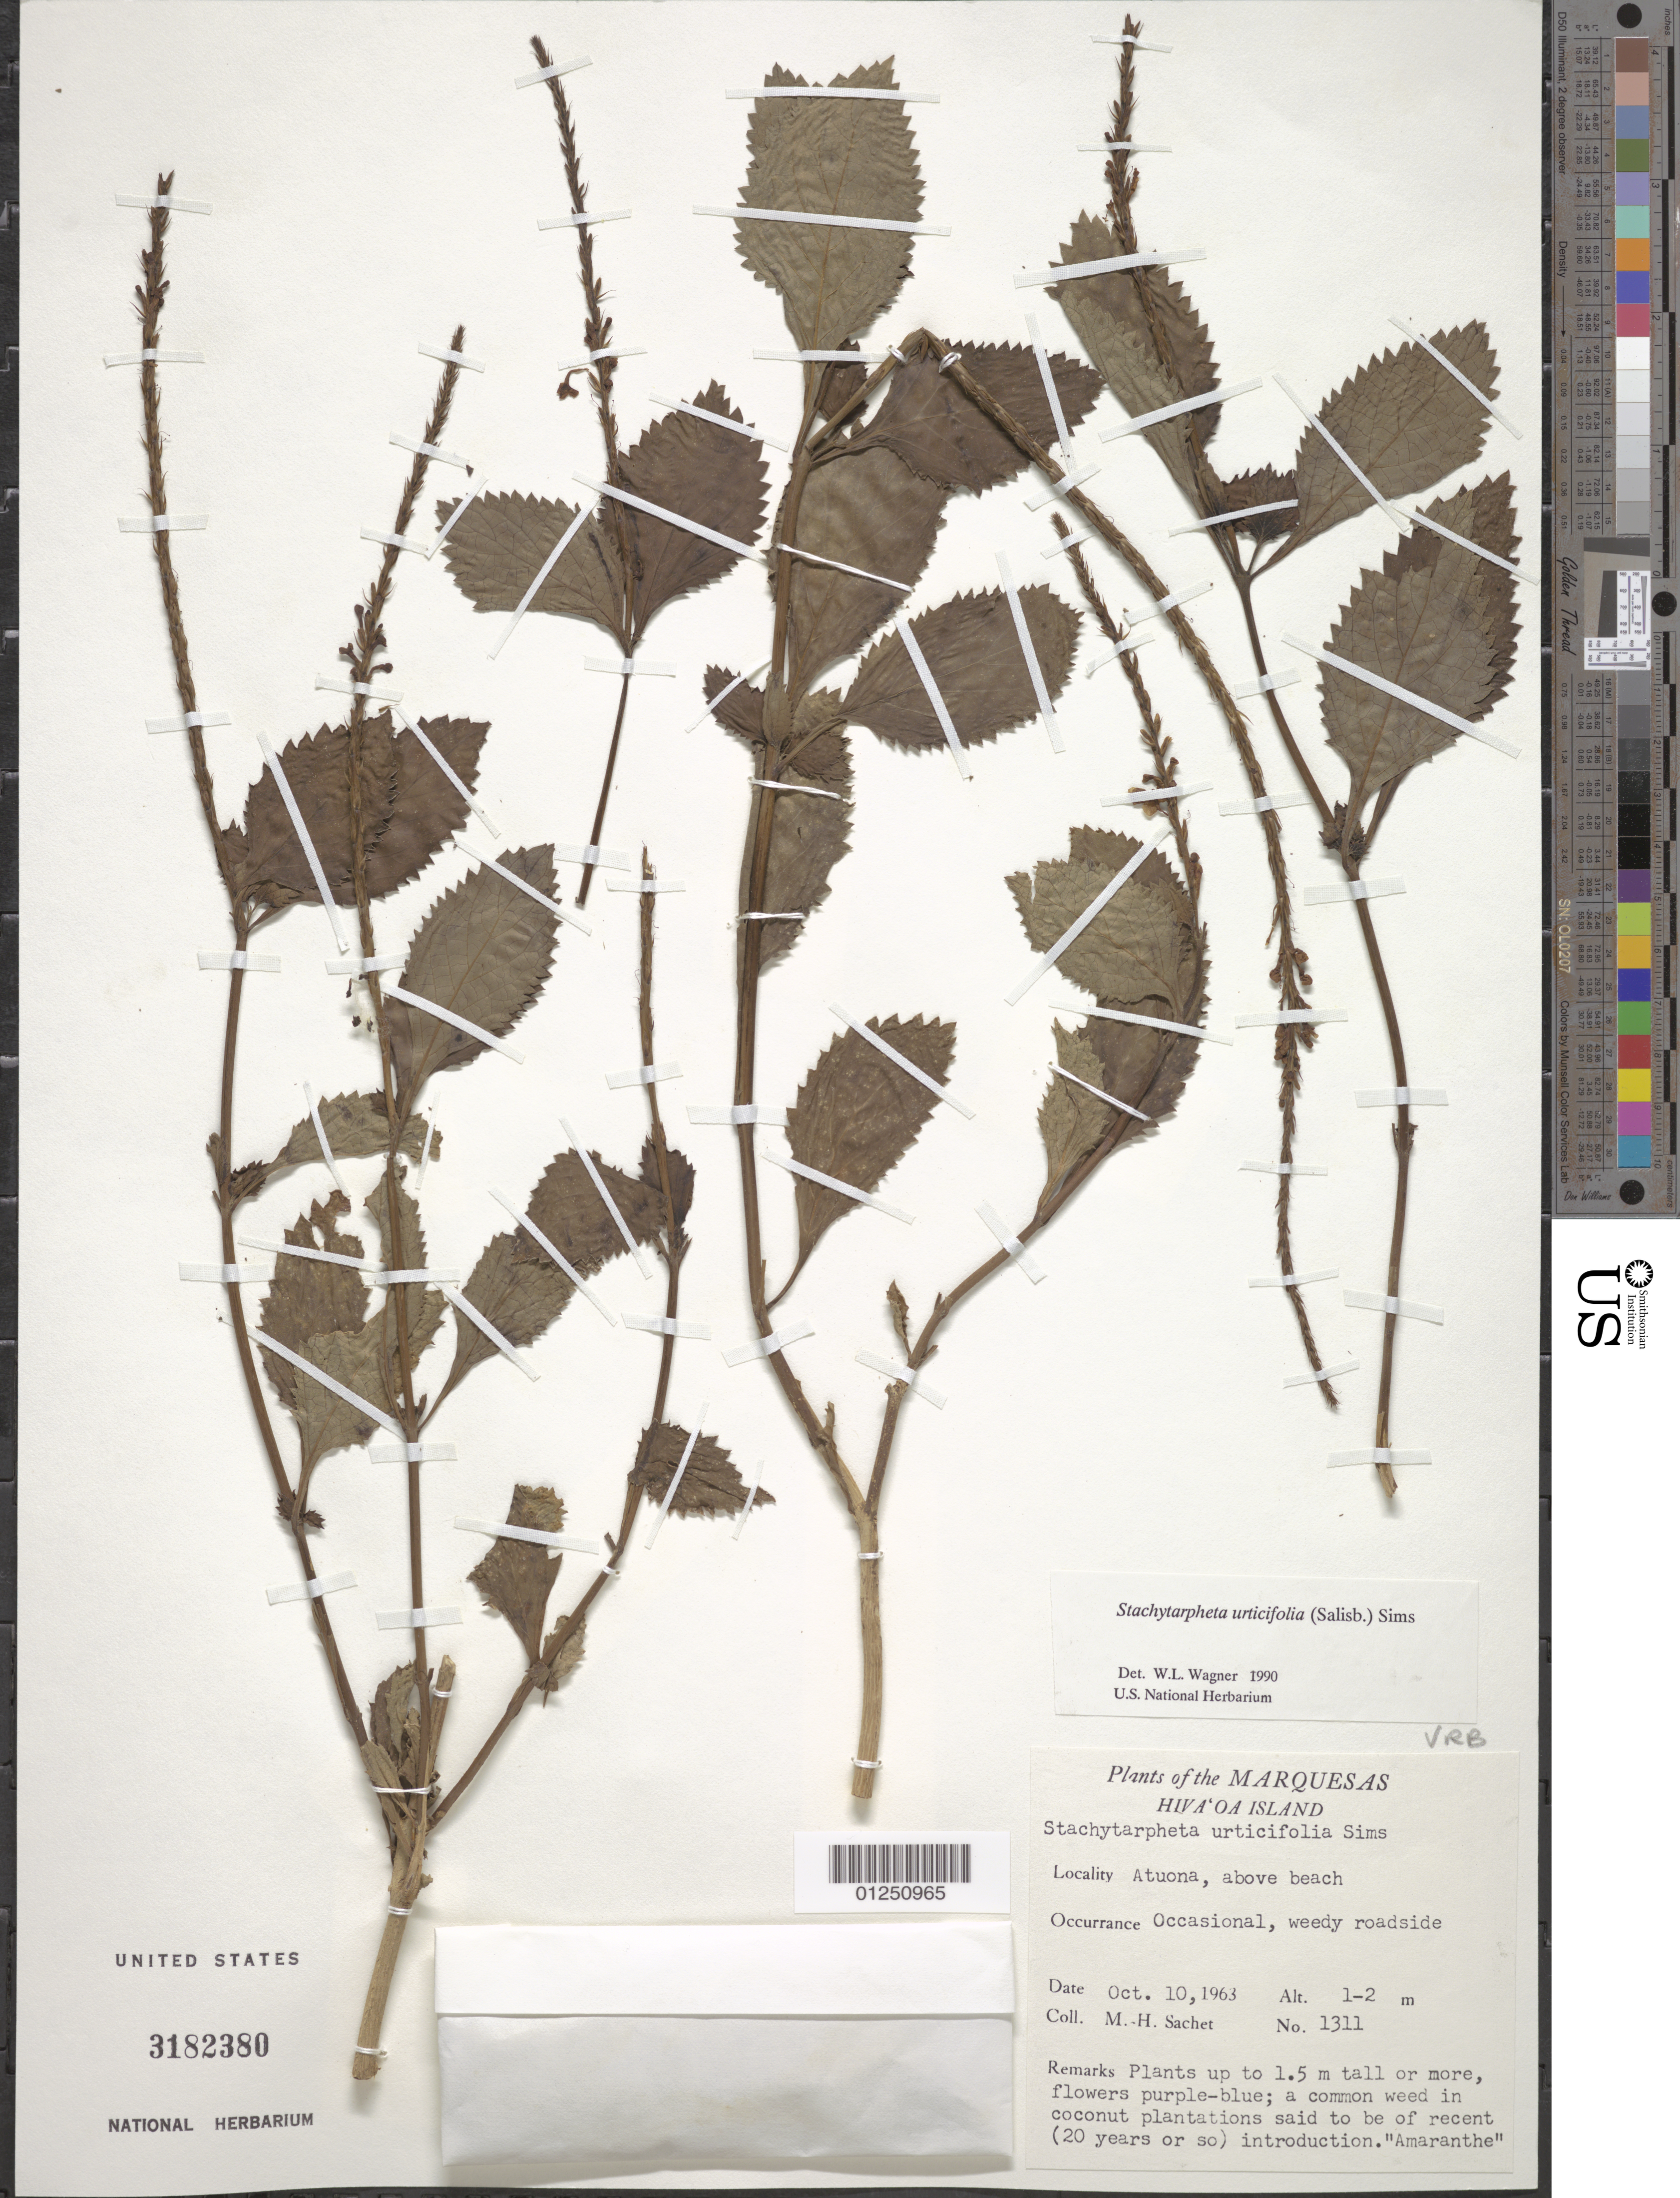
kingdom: Plantae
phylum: Tracheophyta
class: Magnoliopsida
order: Lamiales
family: Verbenaceae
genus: Stachytarpheta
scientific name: Stachytarpheta cayennensis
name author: (Rich.) Vahl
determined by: Wagner, W. L., (BOT), Smithsonian Institution - National Museum of Natural History (UNITED STATES)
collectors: M.-H. Sachet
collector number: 1311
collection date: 1963-10-10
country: French Polynesia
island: Hiva Oa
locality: Atuona, above beach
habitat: Weedy roadside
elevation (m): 1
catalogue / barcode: US 3182380